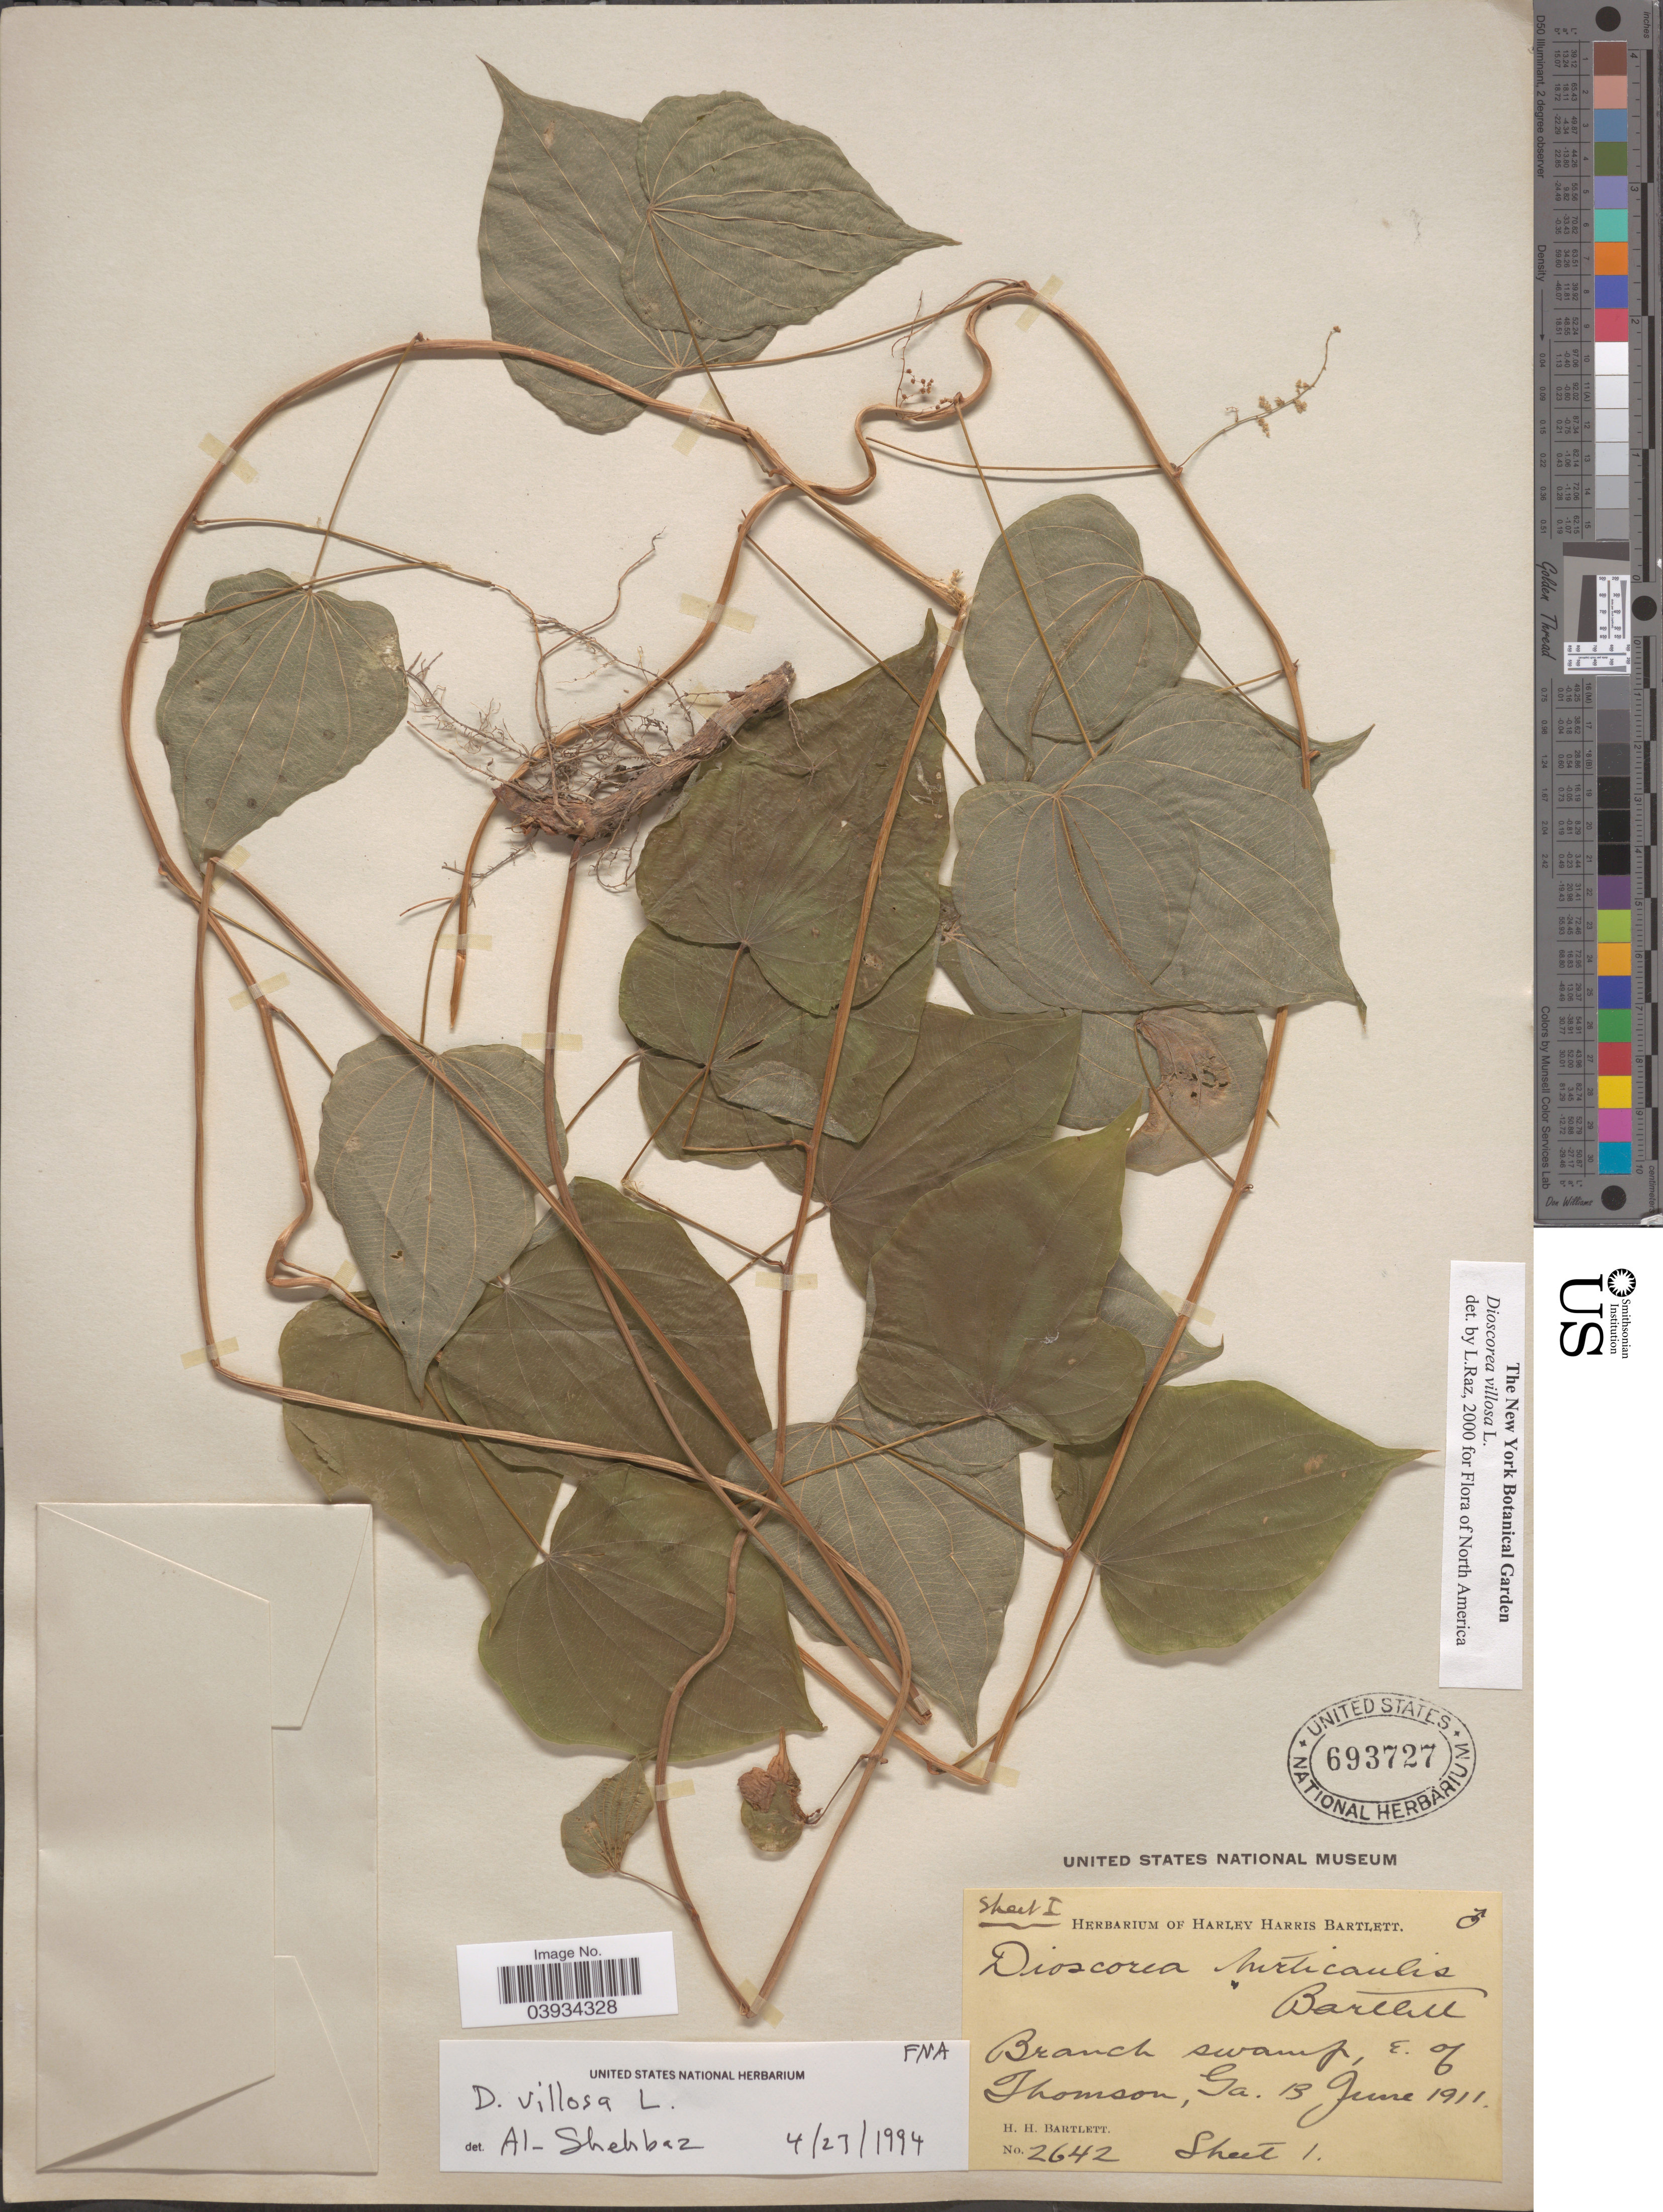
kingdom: Plantae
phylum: Tracheophyta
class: Liliopsida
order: Dioscoreales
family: Dioscoreaceae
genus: Dioscorea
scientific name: Dioscorea villosa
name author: L.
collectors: H. H. Bartlett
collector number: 2642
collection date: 1911-06-13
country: United States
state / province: Georgia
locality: Branch swamp, E. of Thomson.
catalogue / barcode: US 693727